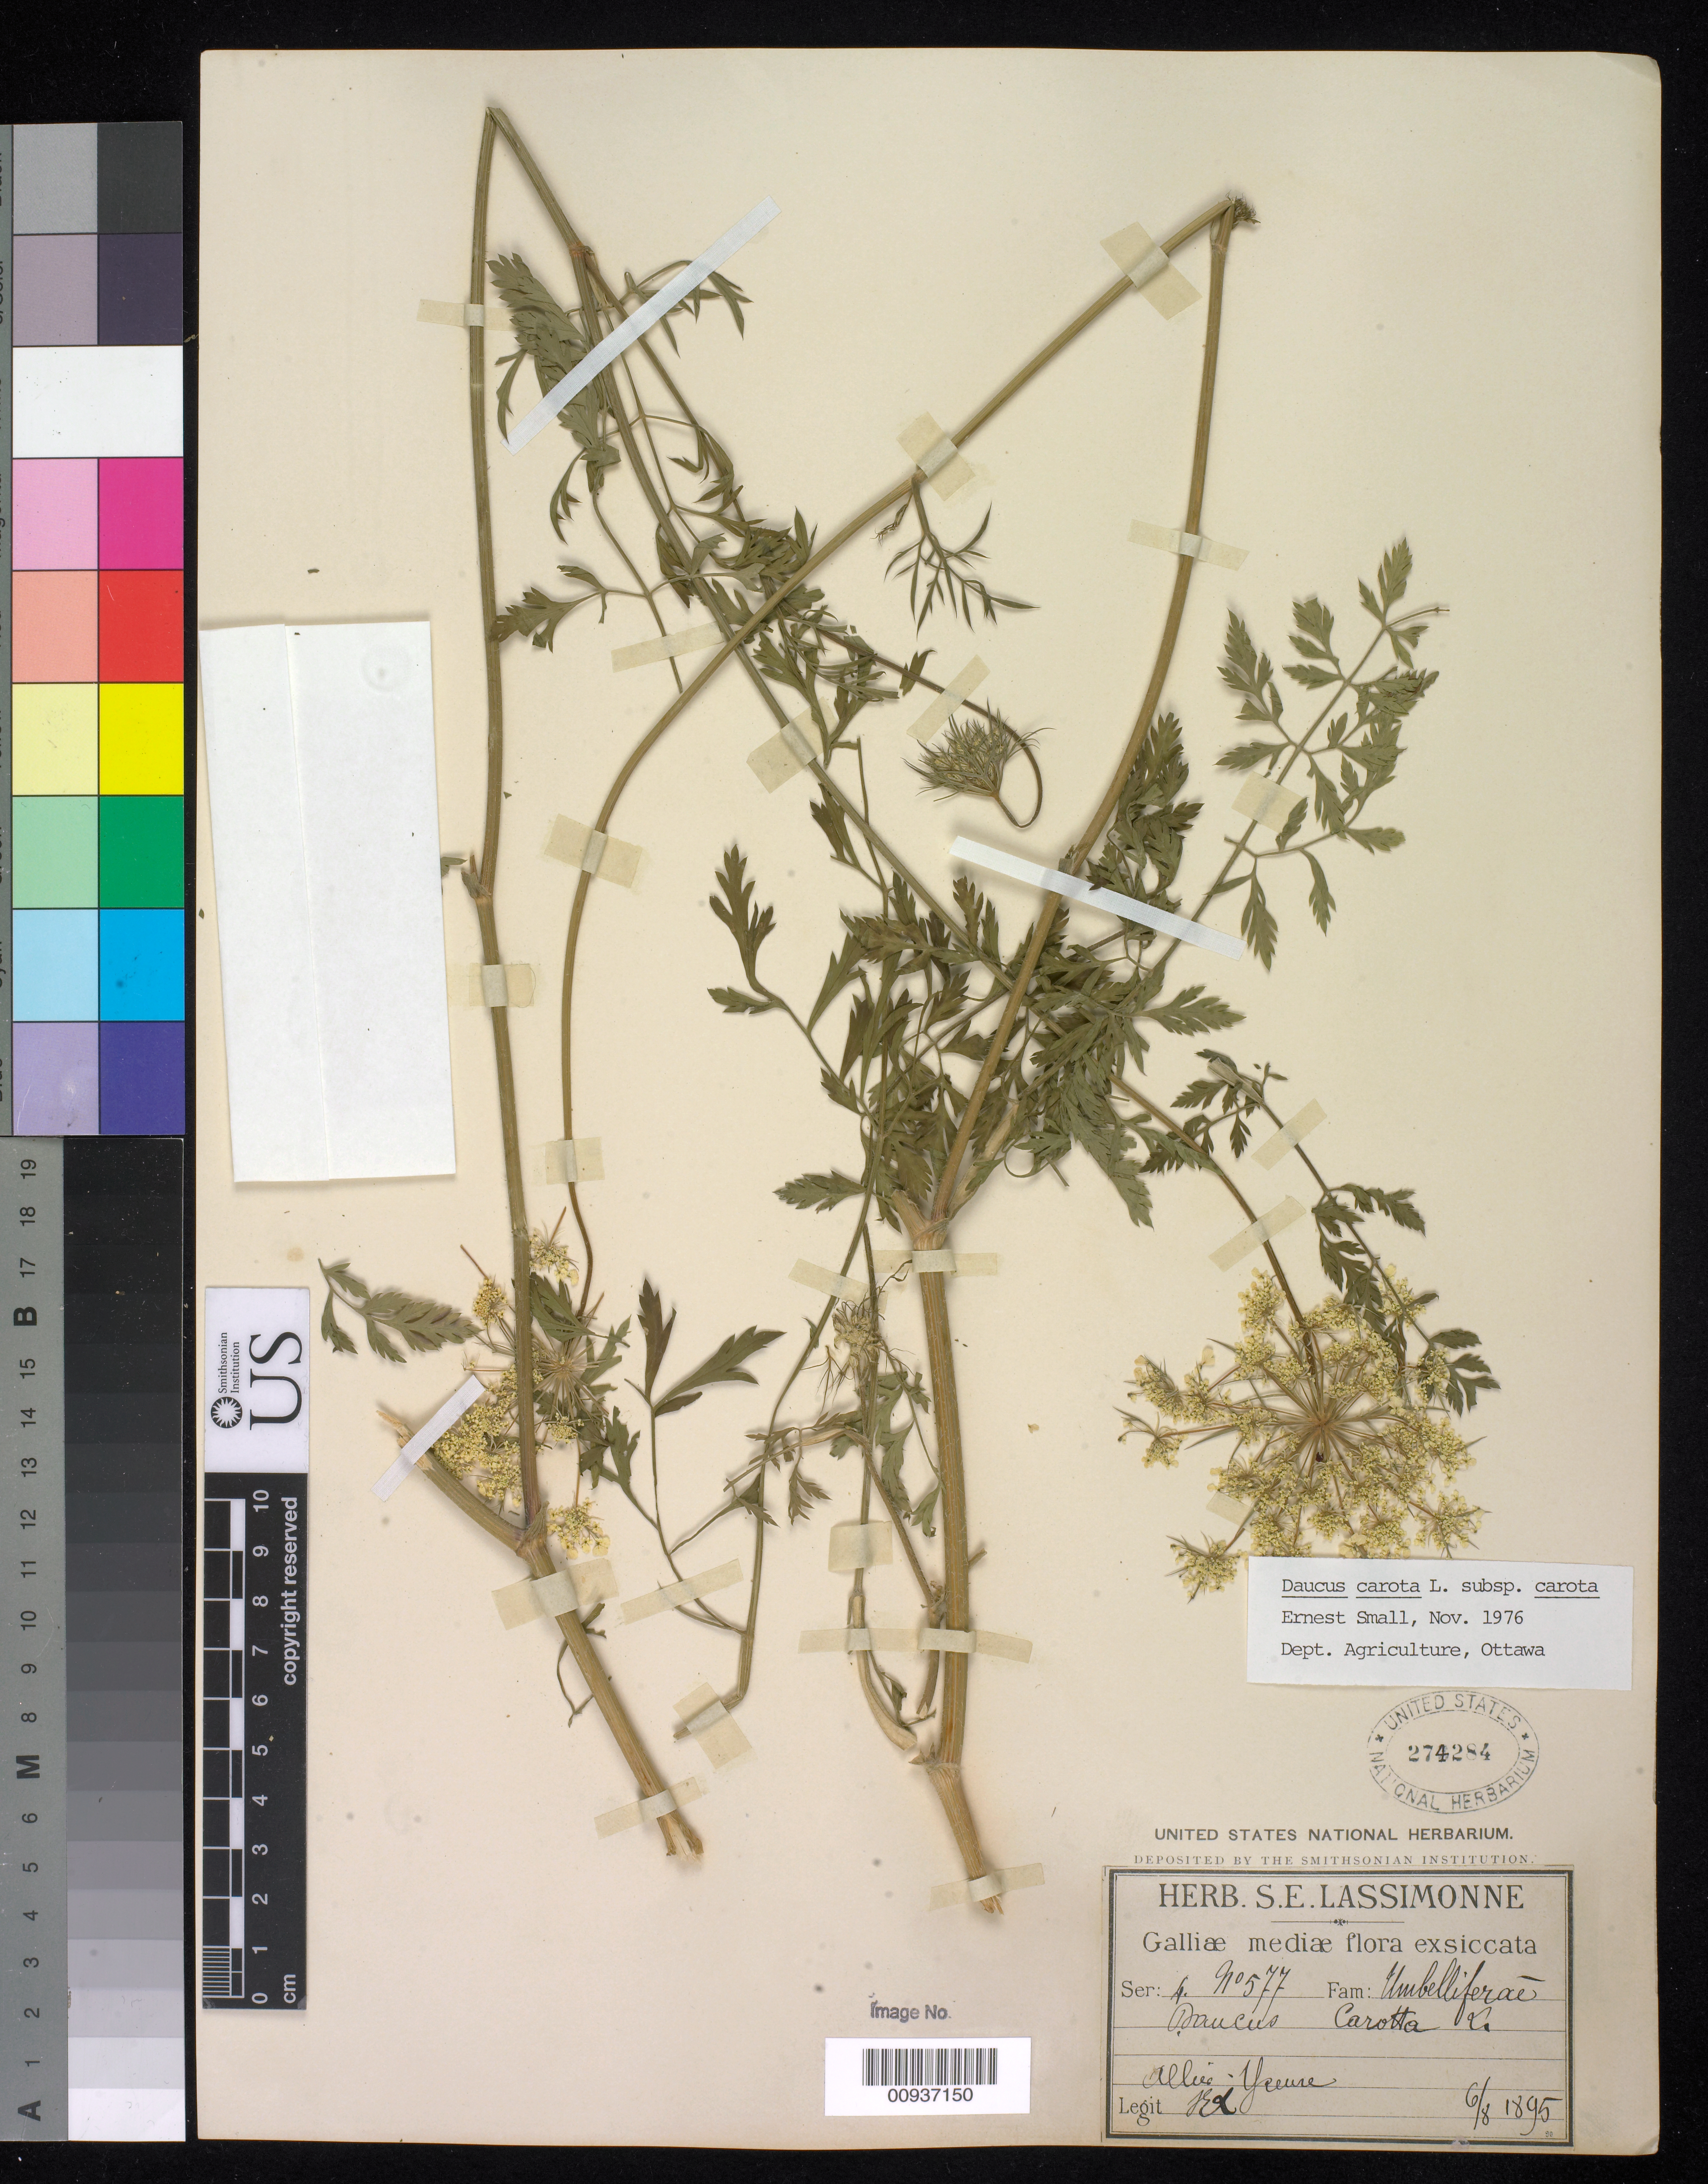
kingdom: Plantae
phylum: Tracheophyta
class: Magnoliopsida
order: Apiales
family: Apiaceae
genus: Daucus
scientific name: Daucus carota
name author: L.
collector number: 577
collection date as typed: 08 Jun 1895 or 06 Aug 1895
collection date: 1895-06-08 or 1895-08-06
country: France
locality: Alliee Y[s]euse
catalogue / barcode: US 274284